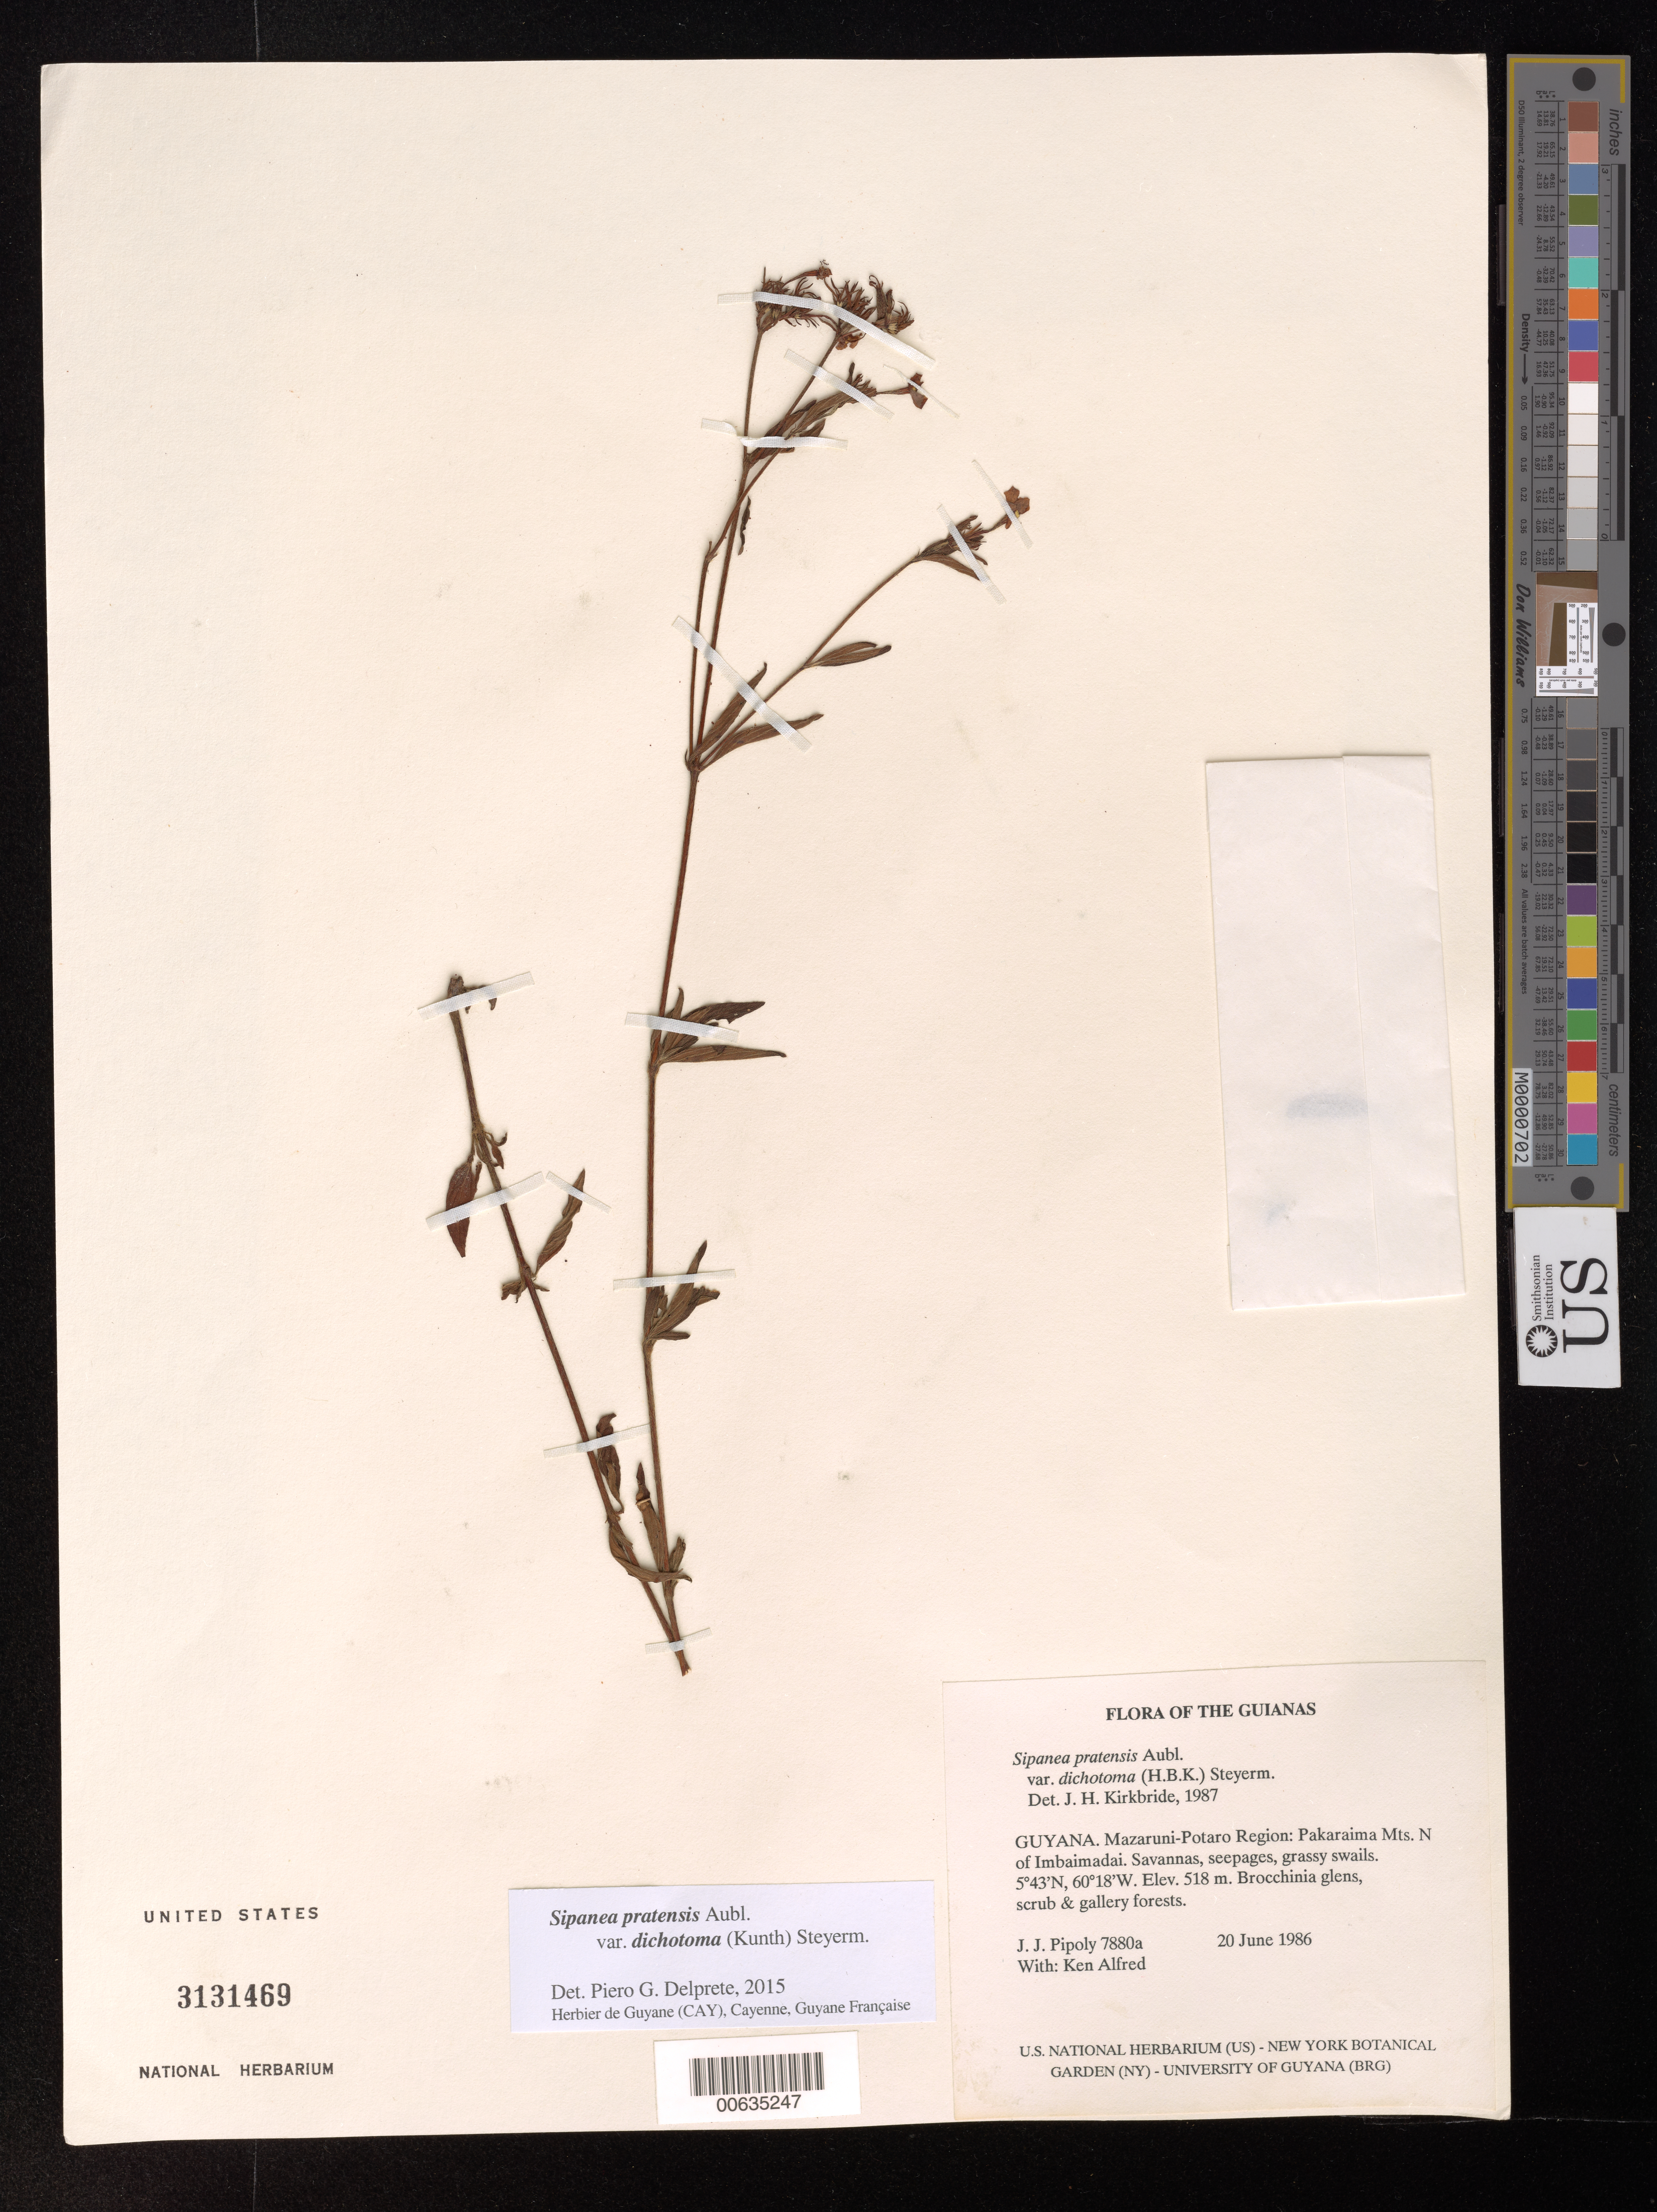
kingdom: Plantae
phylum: Tracheophyta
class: Magnoliopsida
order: Gentianales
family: Rubiaceae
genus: Sipanea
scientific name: Sipanea pratensis var. dichotoma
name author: (Kunth) Steyerm.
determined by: Kirkbride, J. H.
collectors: J. J. Pipoly & K. Alfred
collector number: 7880 a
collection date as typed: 20 June 1986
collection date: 1986-06-20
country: Guyana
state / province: Cuyuni-Mazaruni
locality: Pakaraima Mts. N of Imbaimadai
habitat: Savannas, seepages, grassy swails, Brocchinia glens, scrub & gallery forests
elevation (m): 518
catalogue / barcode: US 3131469